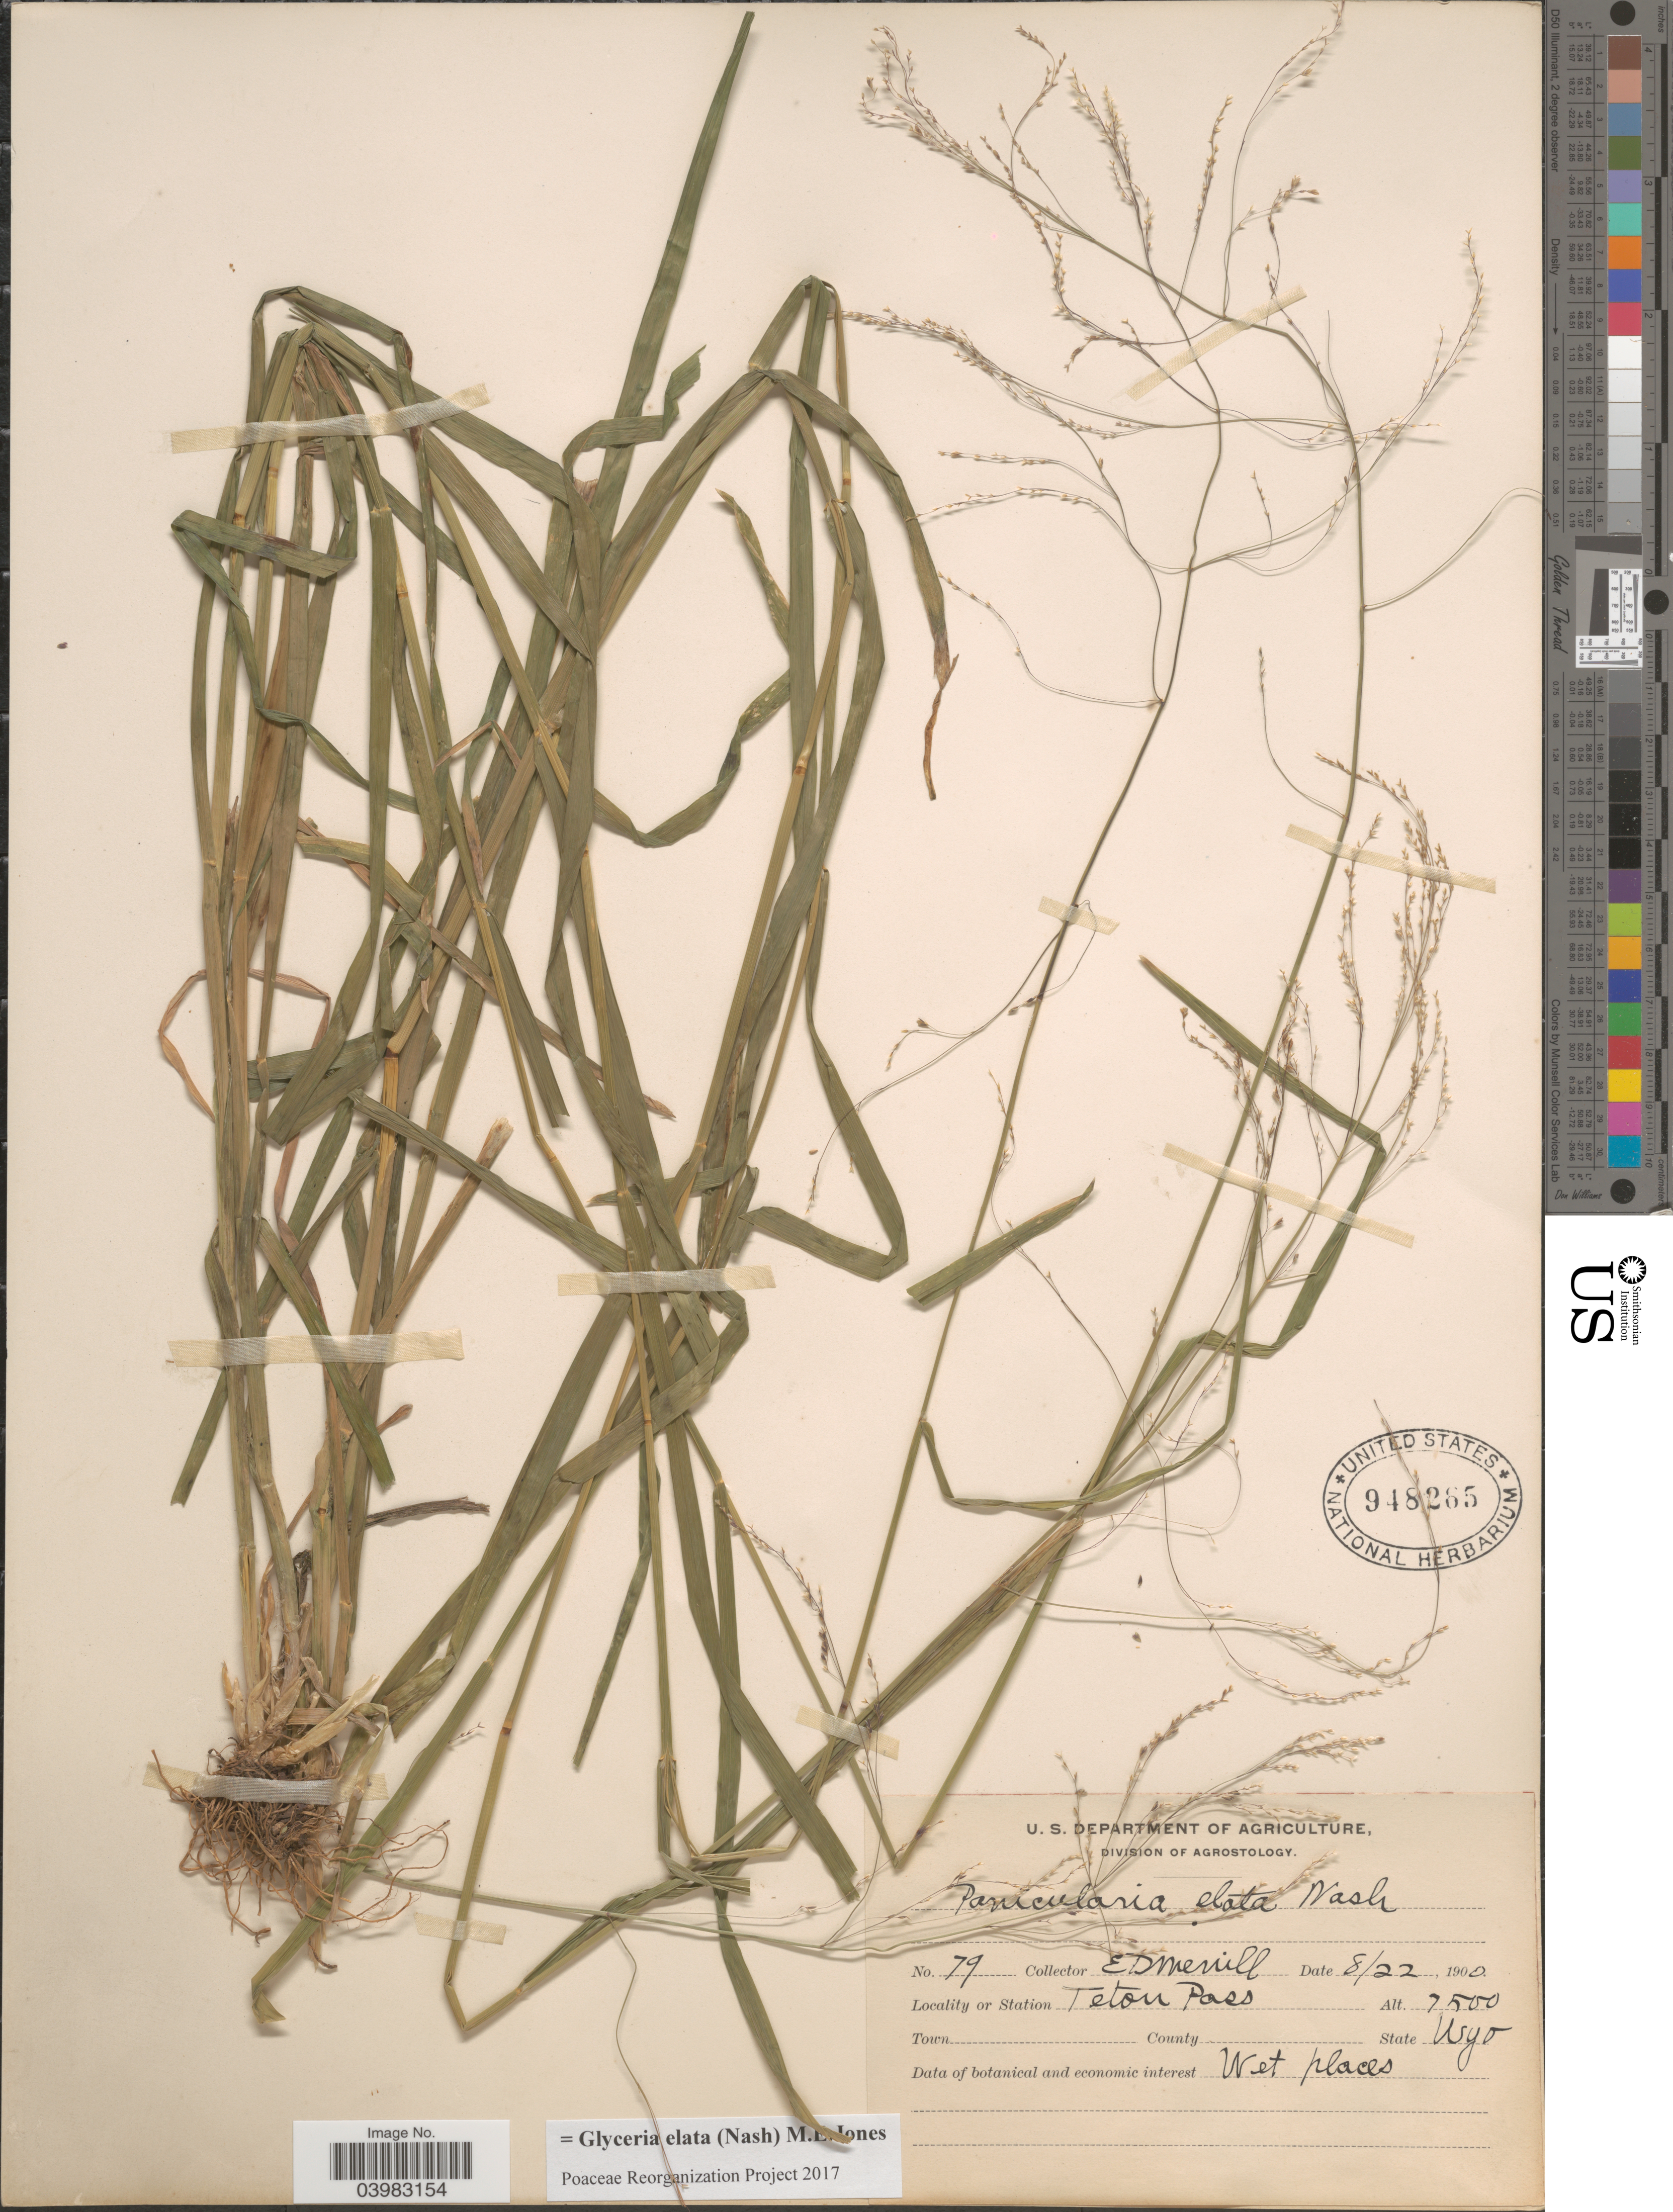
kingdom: Plantae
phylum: Tracheophyta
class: Liliopsida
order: Poales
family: Poaceae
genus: Glyceria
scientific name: Glyceria elata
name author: (Nash) M.E. Jones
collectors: E. D. Merrill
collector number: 79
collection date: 1900-08-22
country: United States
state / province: Wyoming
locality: Teton Pass.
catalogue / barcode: US 948265